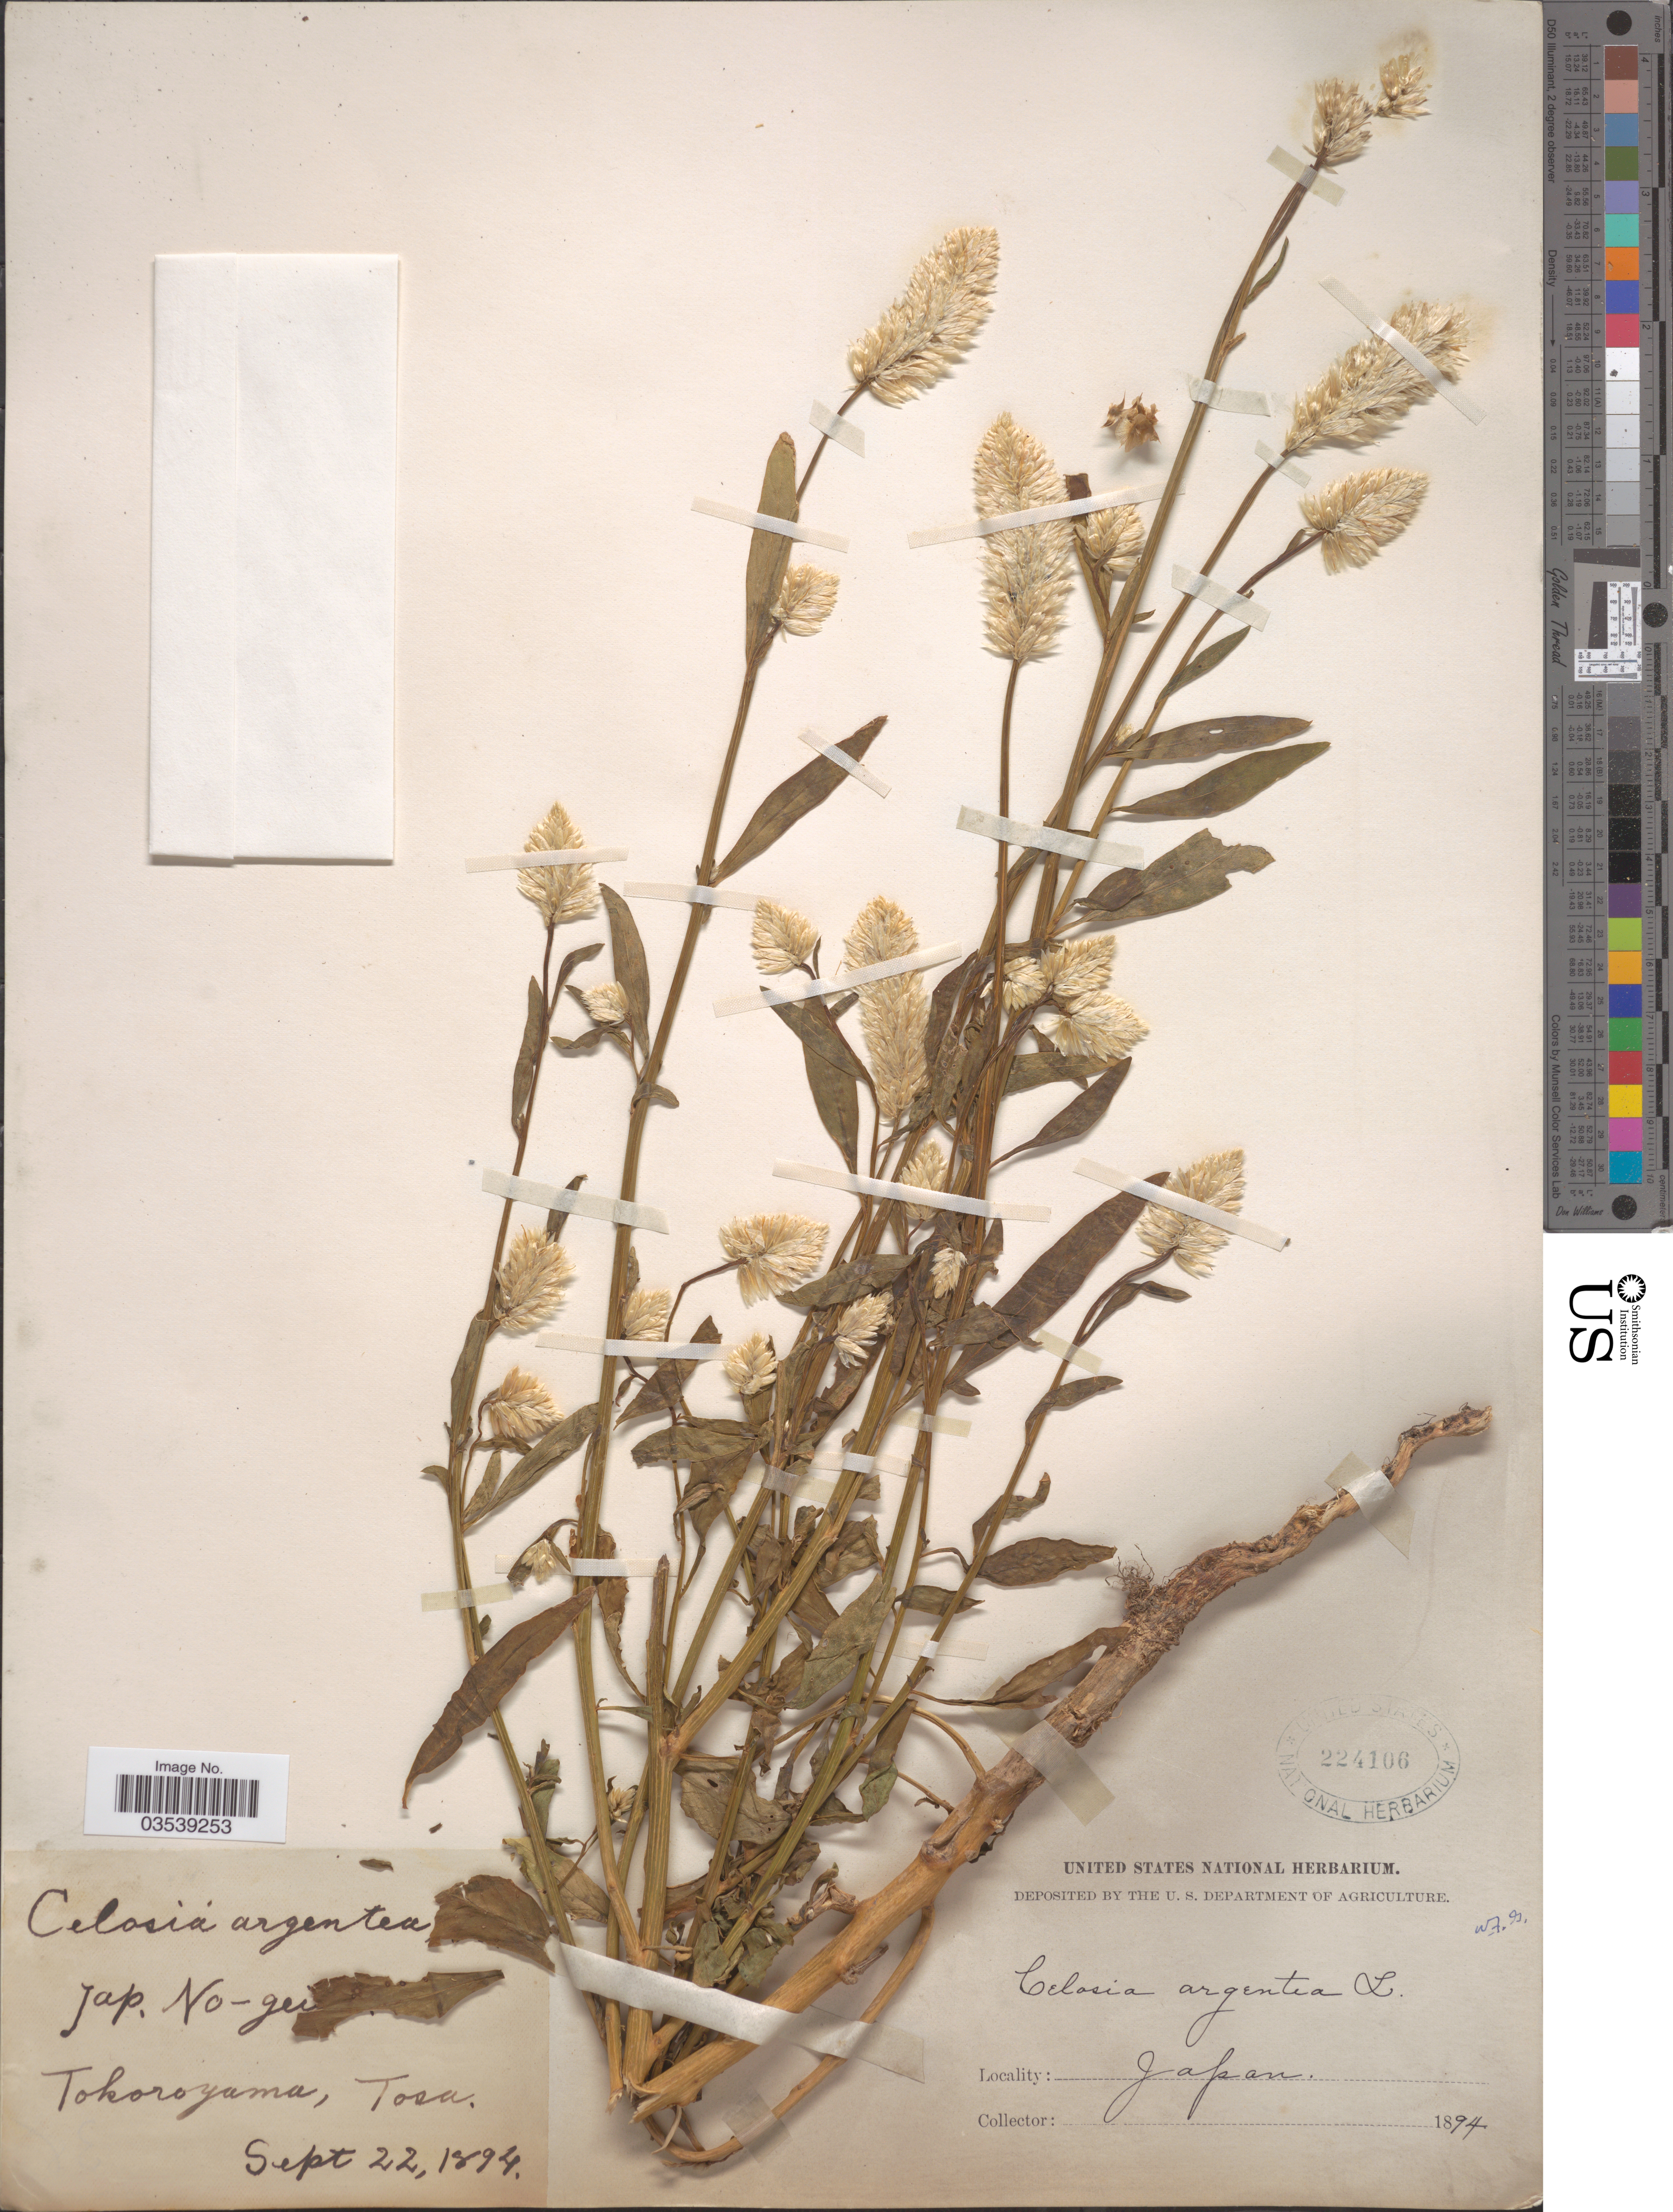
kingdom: Plantae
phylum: Tracheophyta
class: Magnoliopsida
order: Caryophyllales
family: Amaranthaceae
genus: Celosia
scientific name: Celosia argentea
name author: L.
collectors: ex herb. United States National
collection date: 1894-09-22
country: Japan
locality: Tokoroyama, Tosa.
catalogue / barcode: US 224106